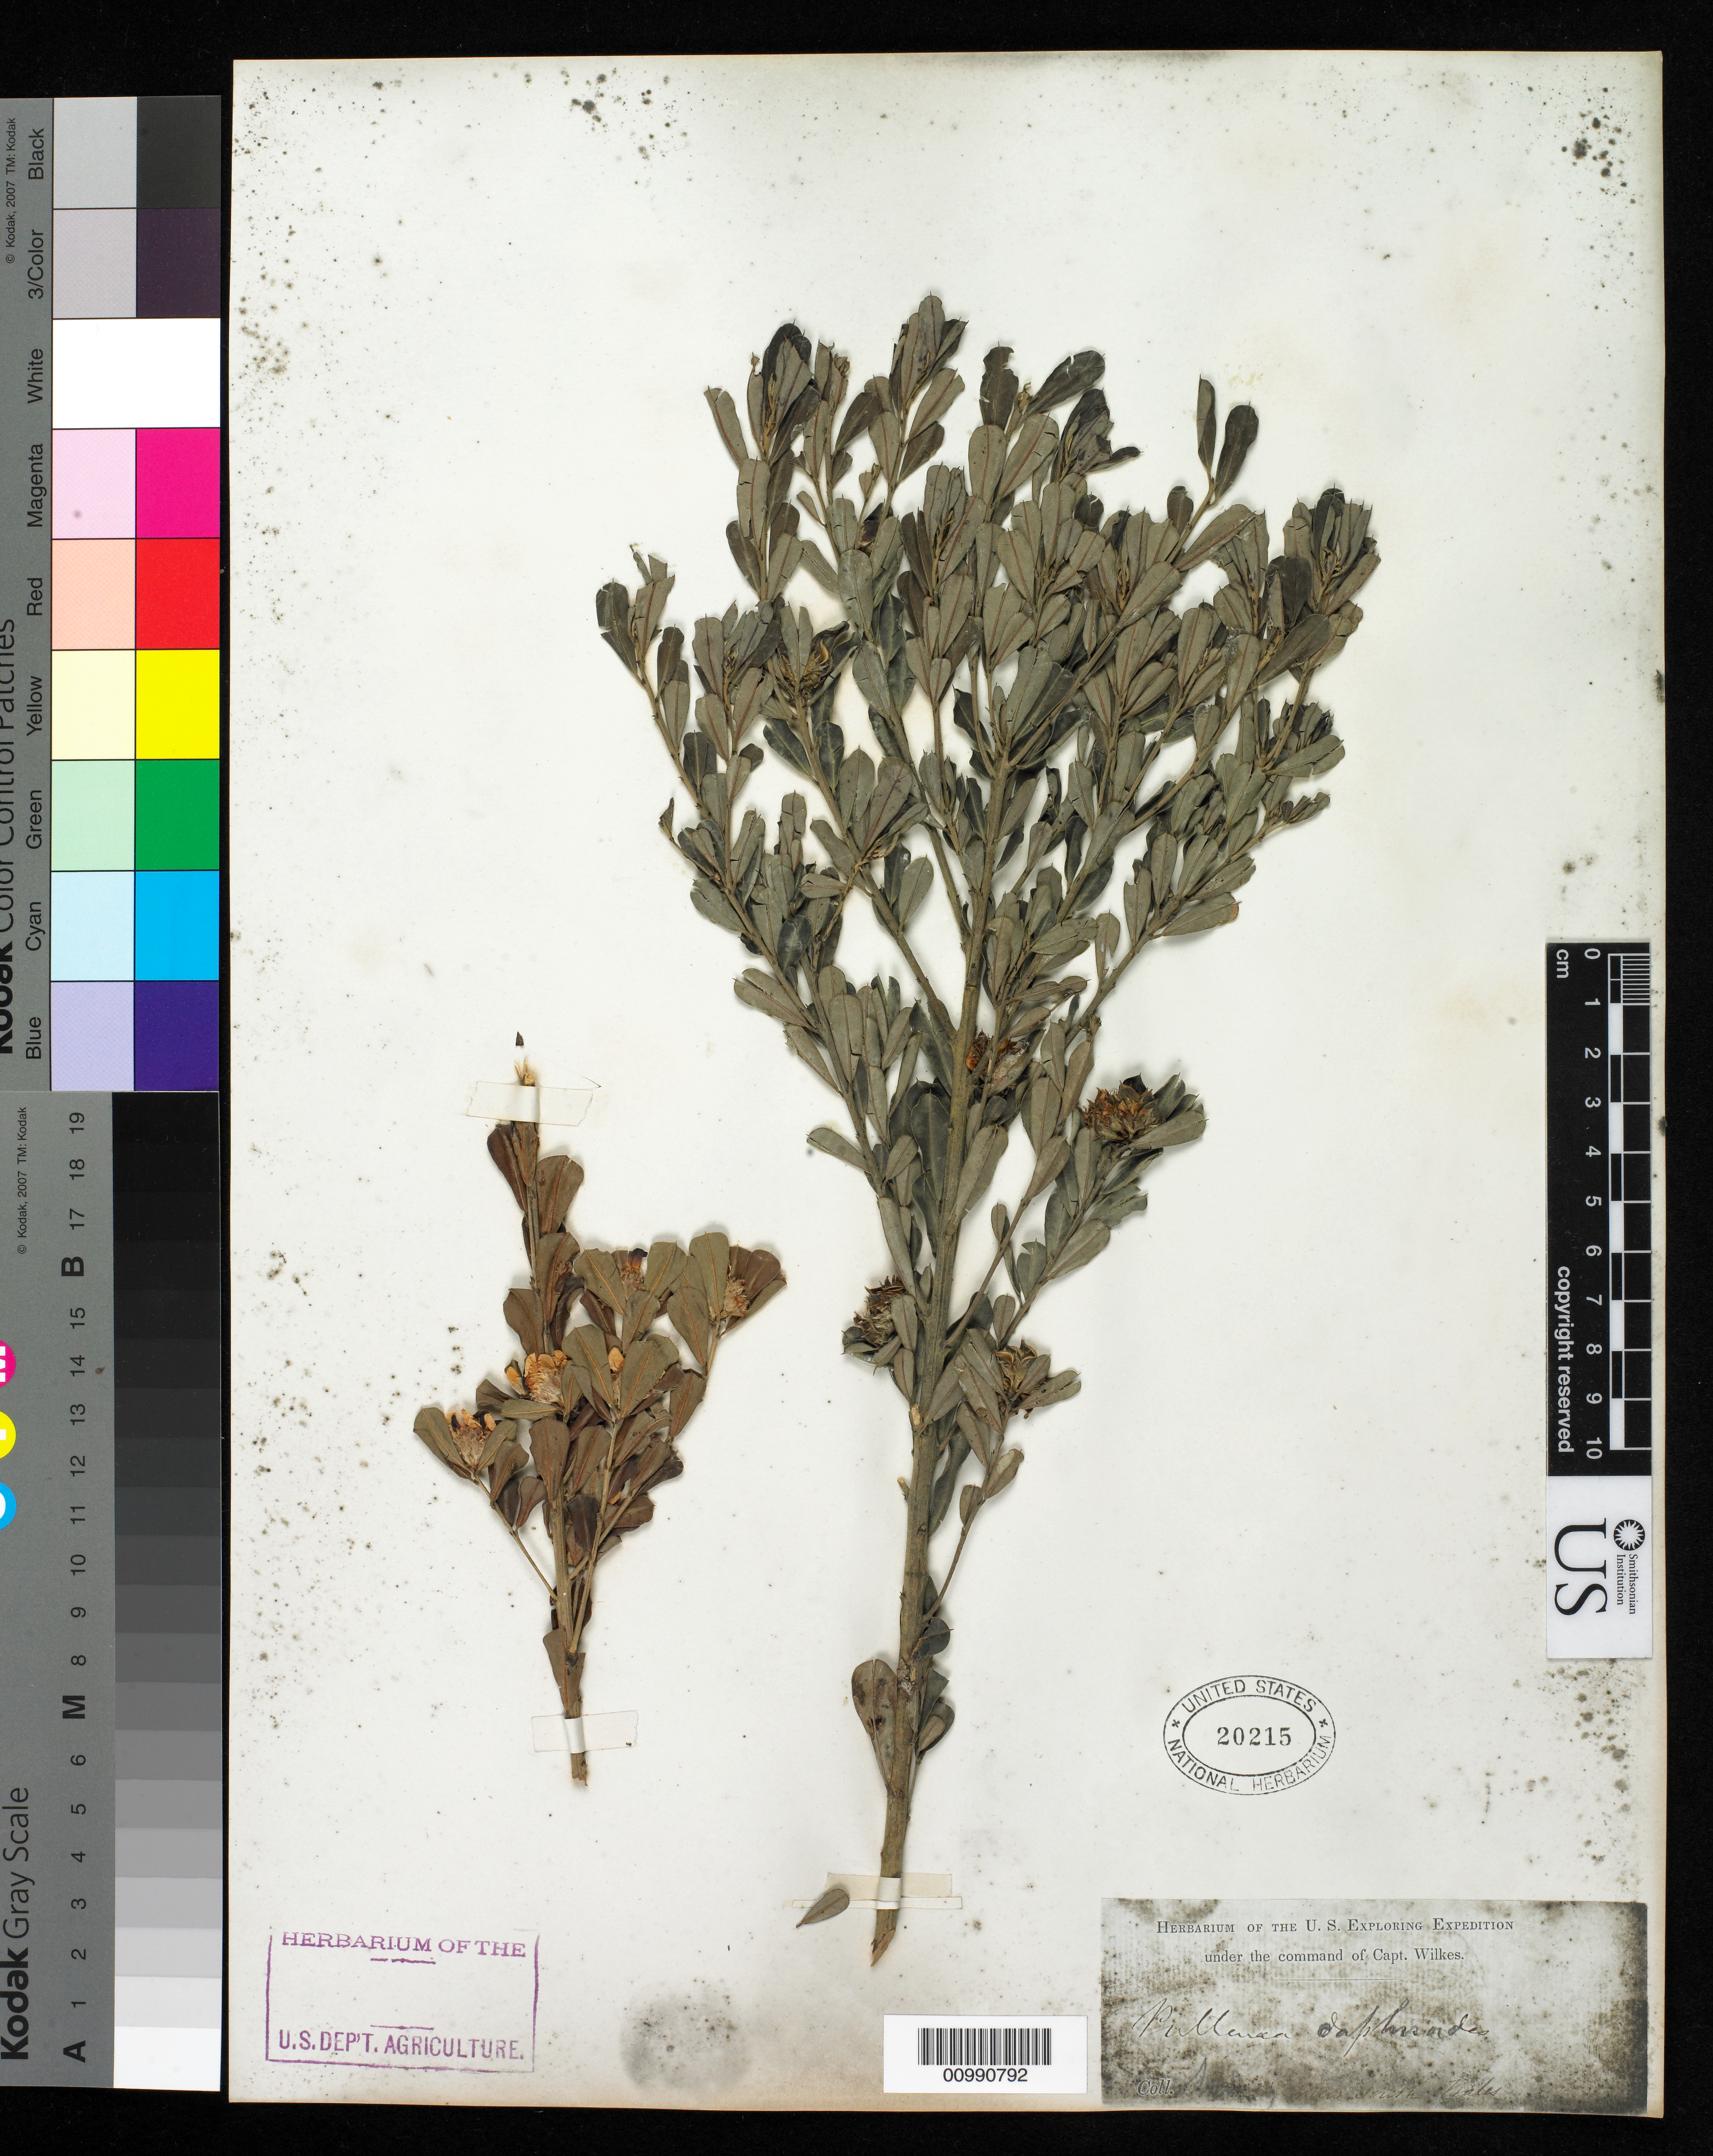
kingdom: Plantae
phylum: Tracheophyta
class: Magnoliopsida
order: Fabales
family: Fabaceae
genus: Pultenaea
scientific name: Pultenaea daphnoides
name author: J.C. Wendl.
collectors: Wilkes Explor. Exped.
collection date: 1838/1842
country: Australia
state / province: New South Wales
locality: New South Wales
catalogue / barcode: US 20215